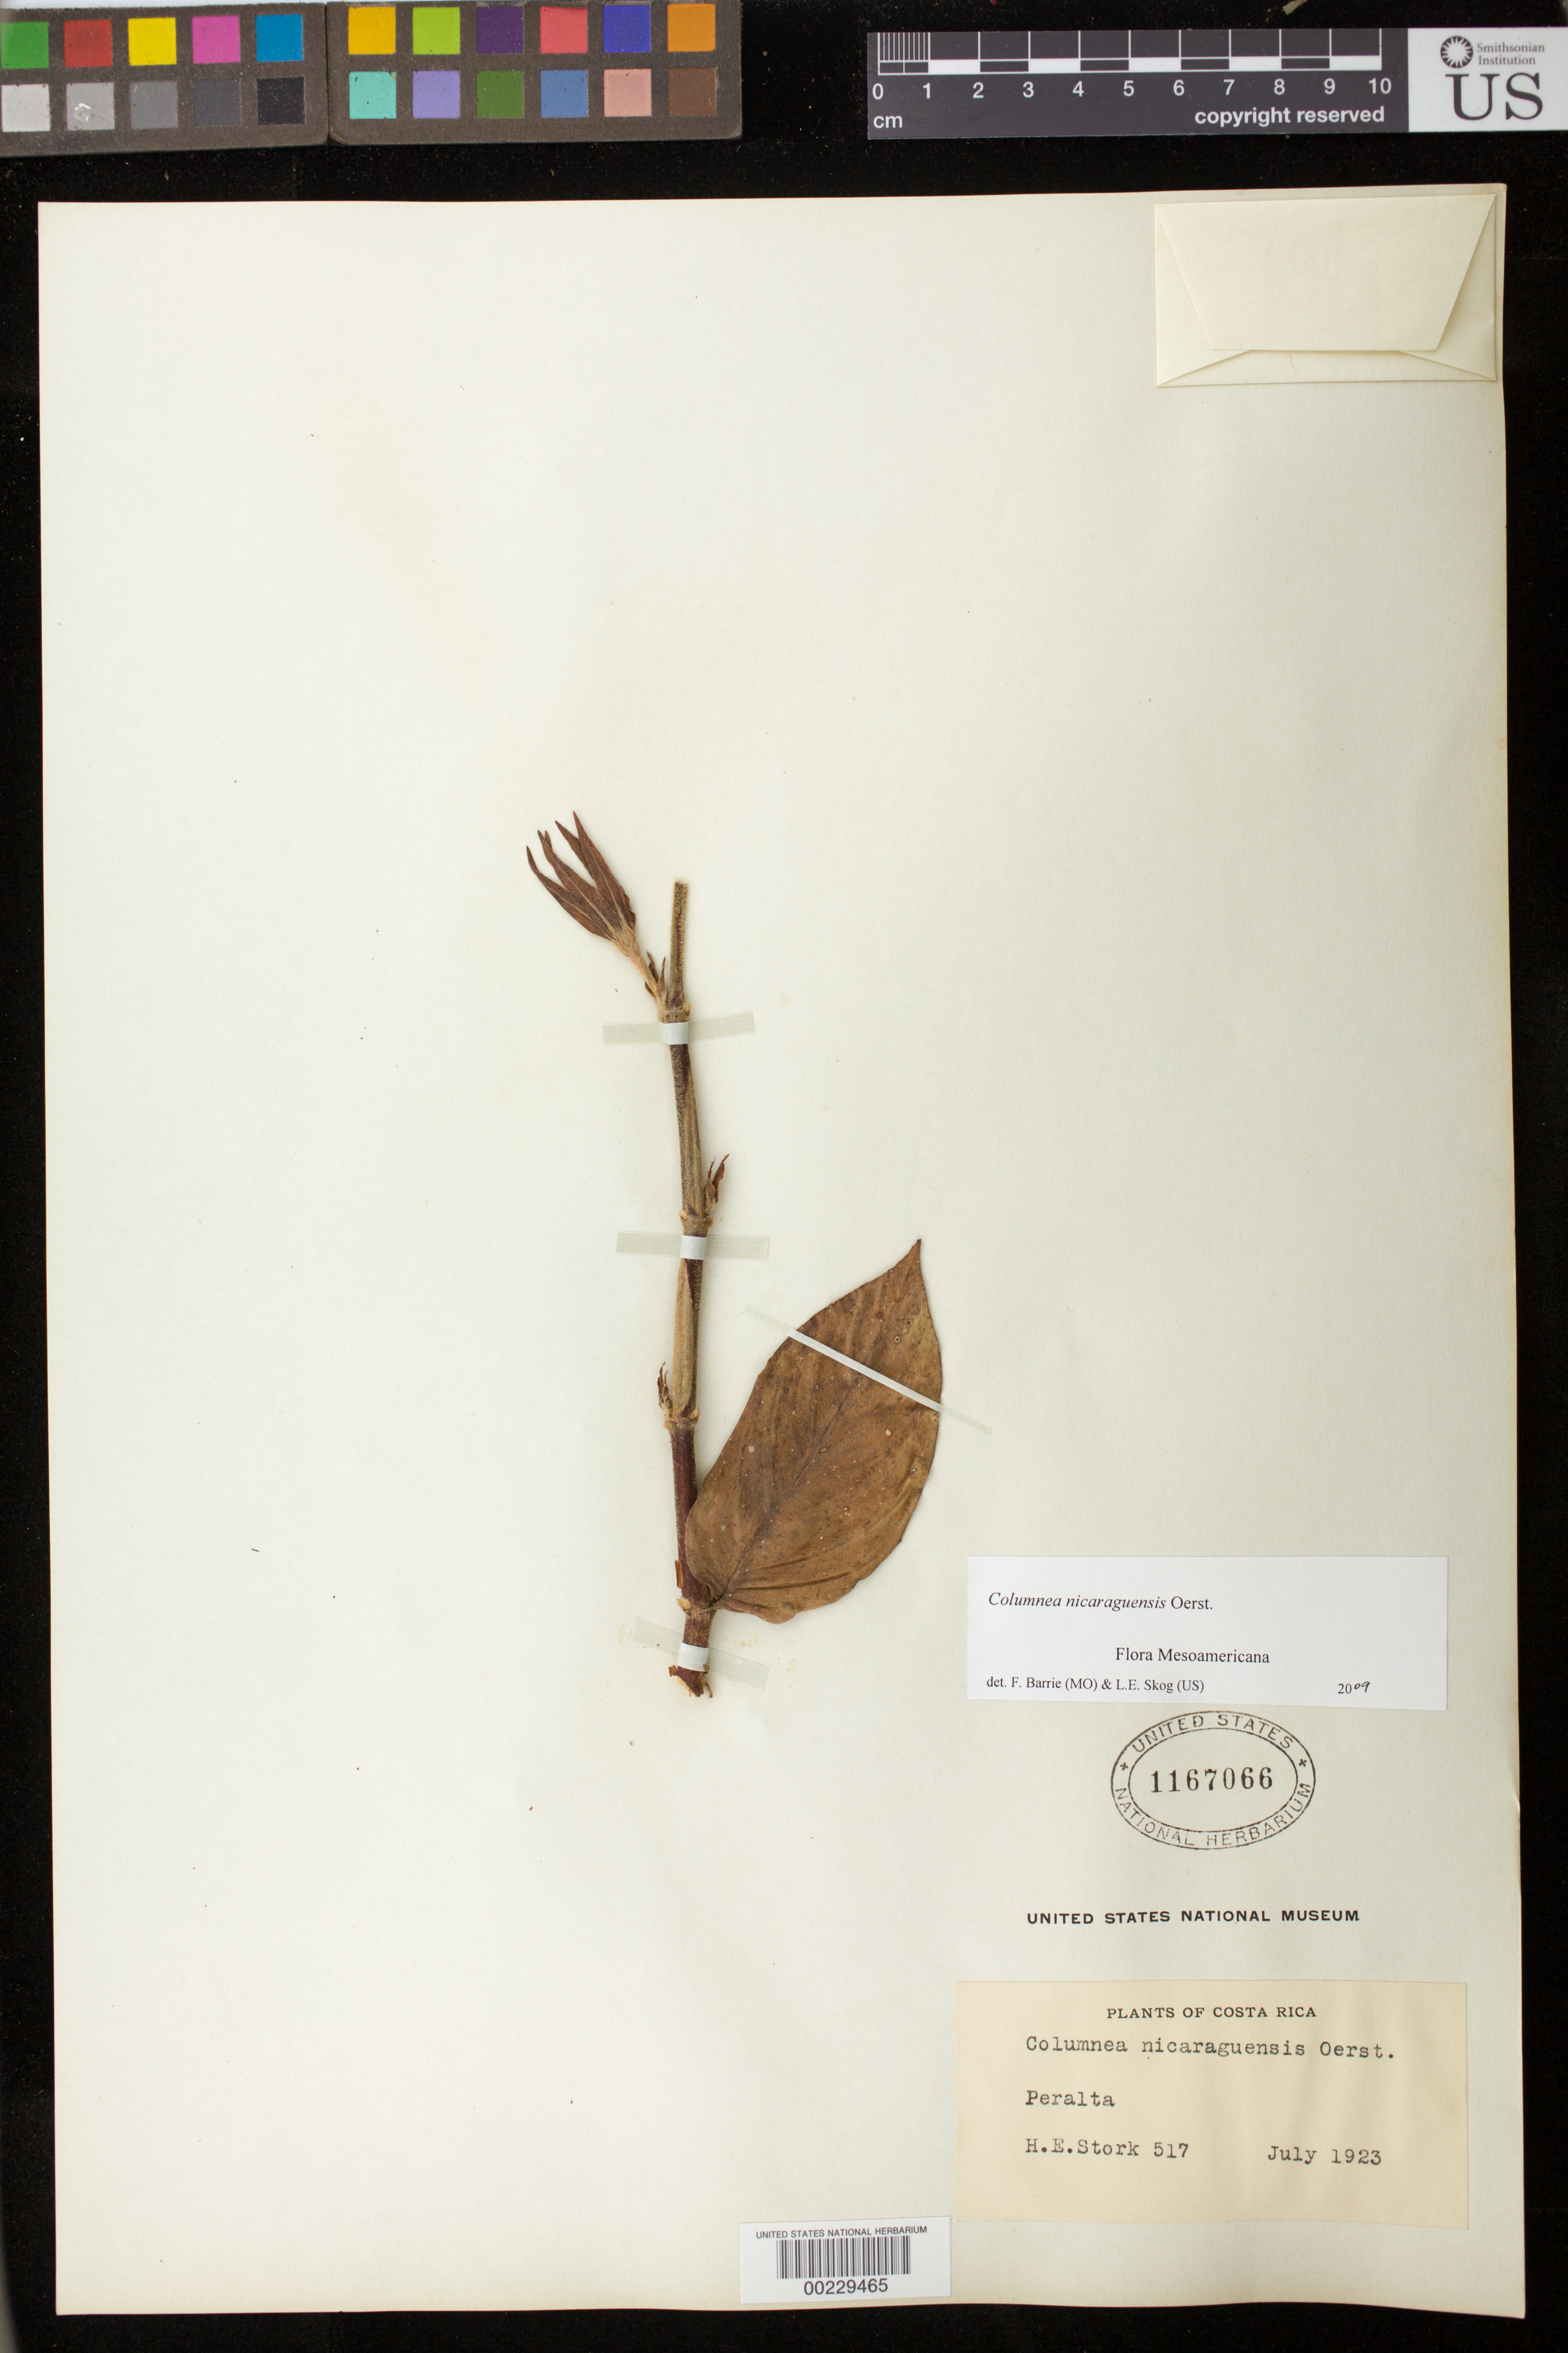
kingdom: Plantae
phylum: Tracheophyta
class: Magnoliopsida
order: Lamiales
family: Gesneriaceae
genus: Columnea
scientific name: Columnea nicaraguensis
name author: Oerst.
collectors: H. E. Stork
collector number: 517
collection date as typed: Jul 1923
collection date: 1923-07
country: Costa Rica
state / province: Cartago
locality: Peralta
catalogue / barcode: US 1167066